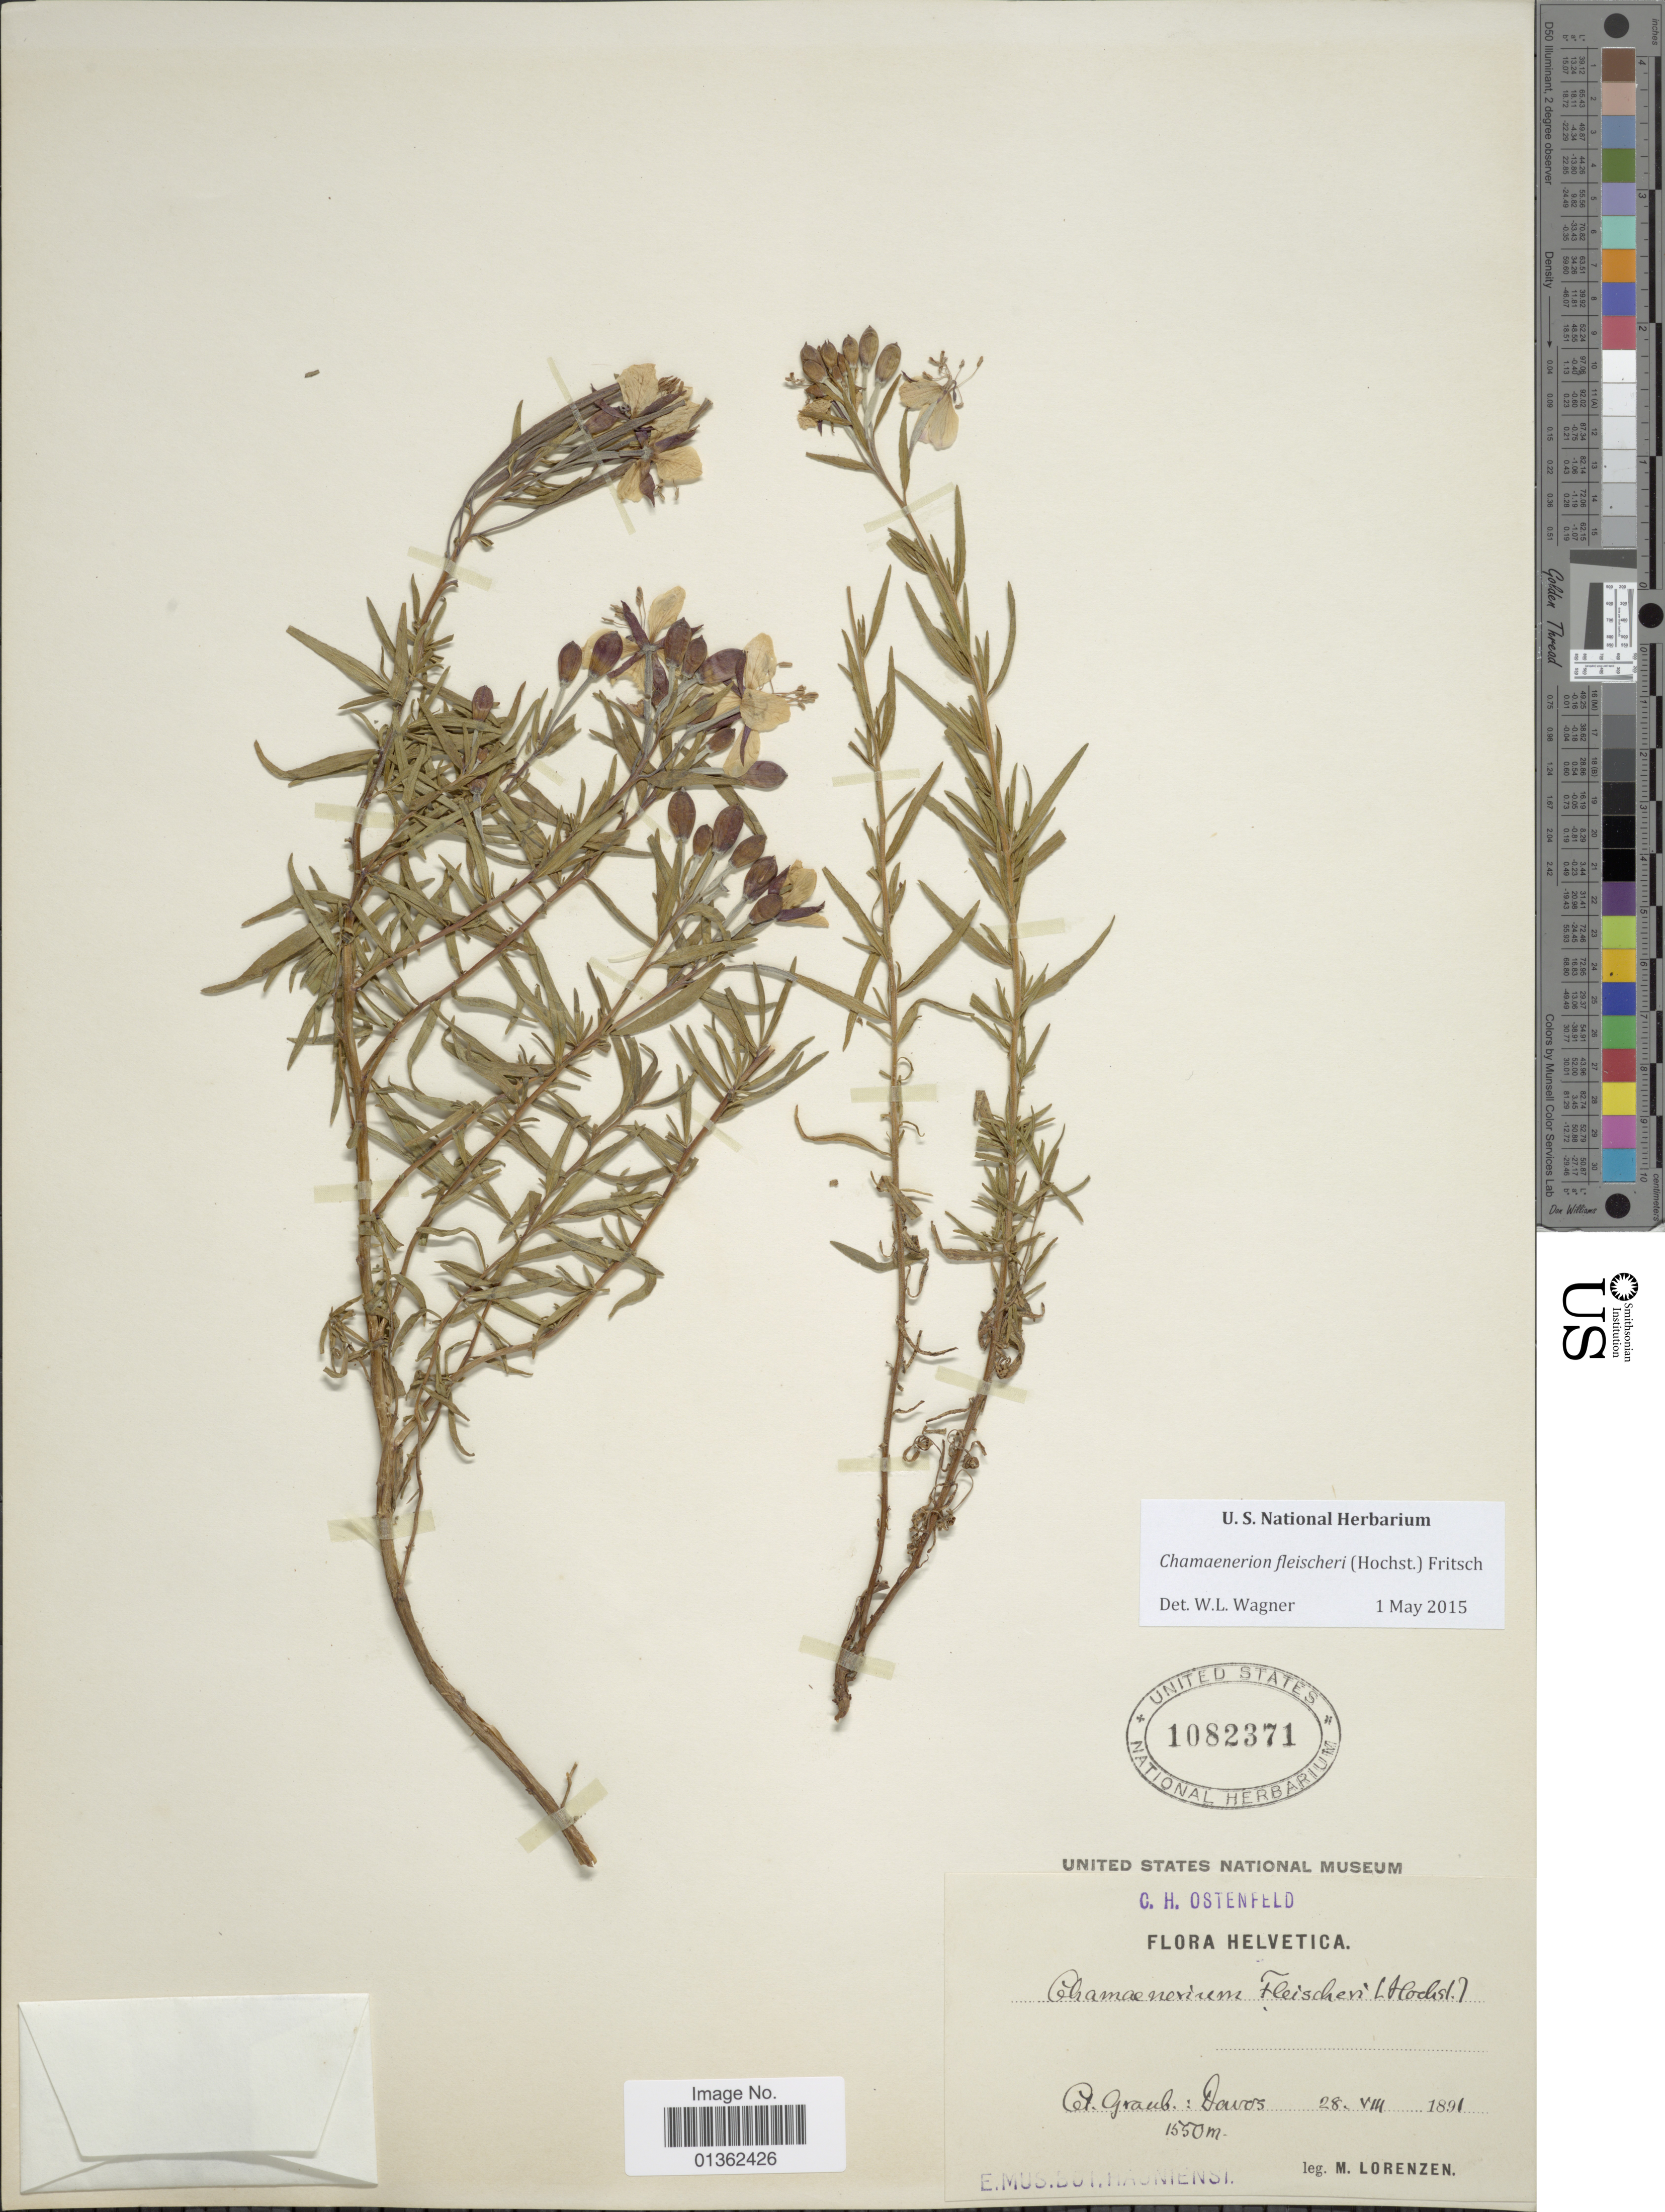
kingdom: Plantae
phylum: Tracheophyta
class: Magnoliopsida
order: Myrtales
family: Onagraceae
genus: Chamaenerion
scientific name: Chamaenerion fleischeri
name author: (Hochst.) Fritsch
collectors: M. Lorenzen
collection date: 1891-08-28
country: Switzerland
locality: Helvetica. Cet. Graub: Davos.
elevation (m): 1550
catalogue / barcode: US 1082371